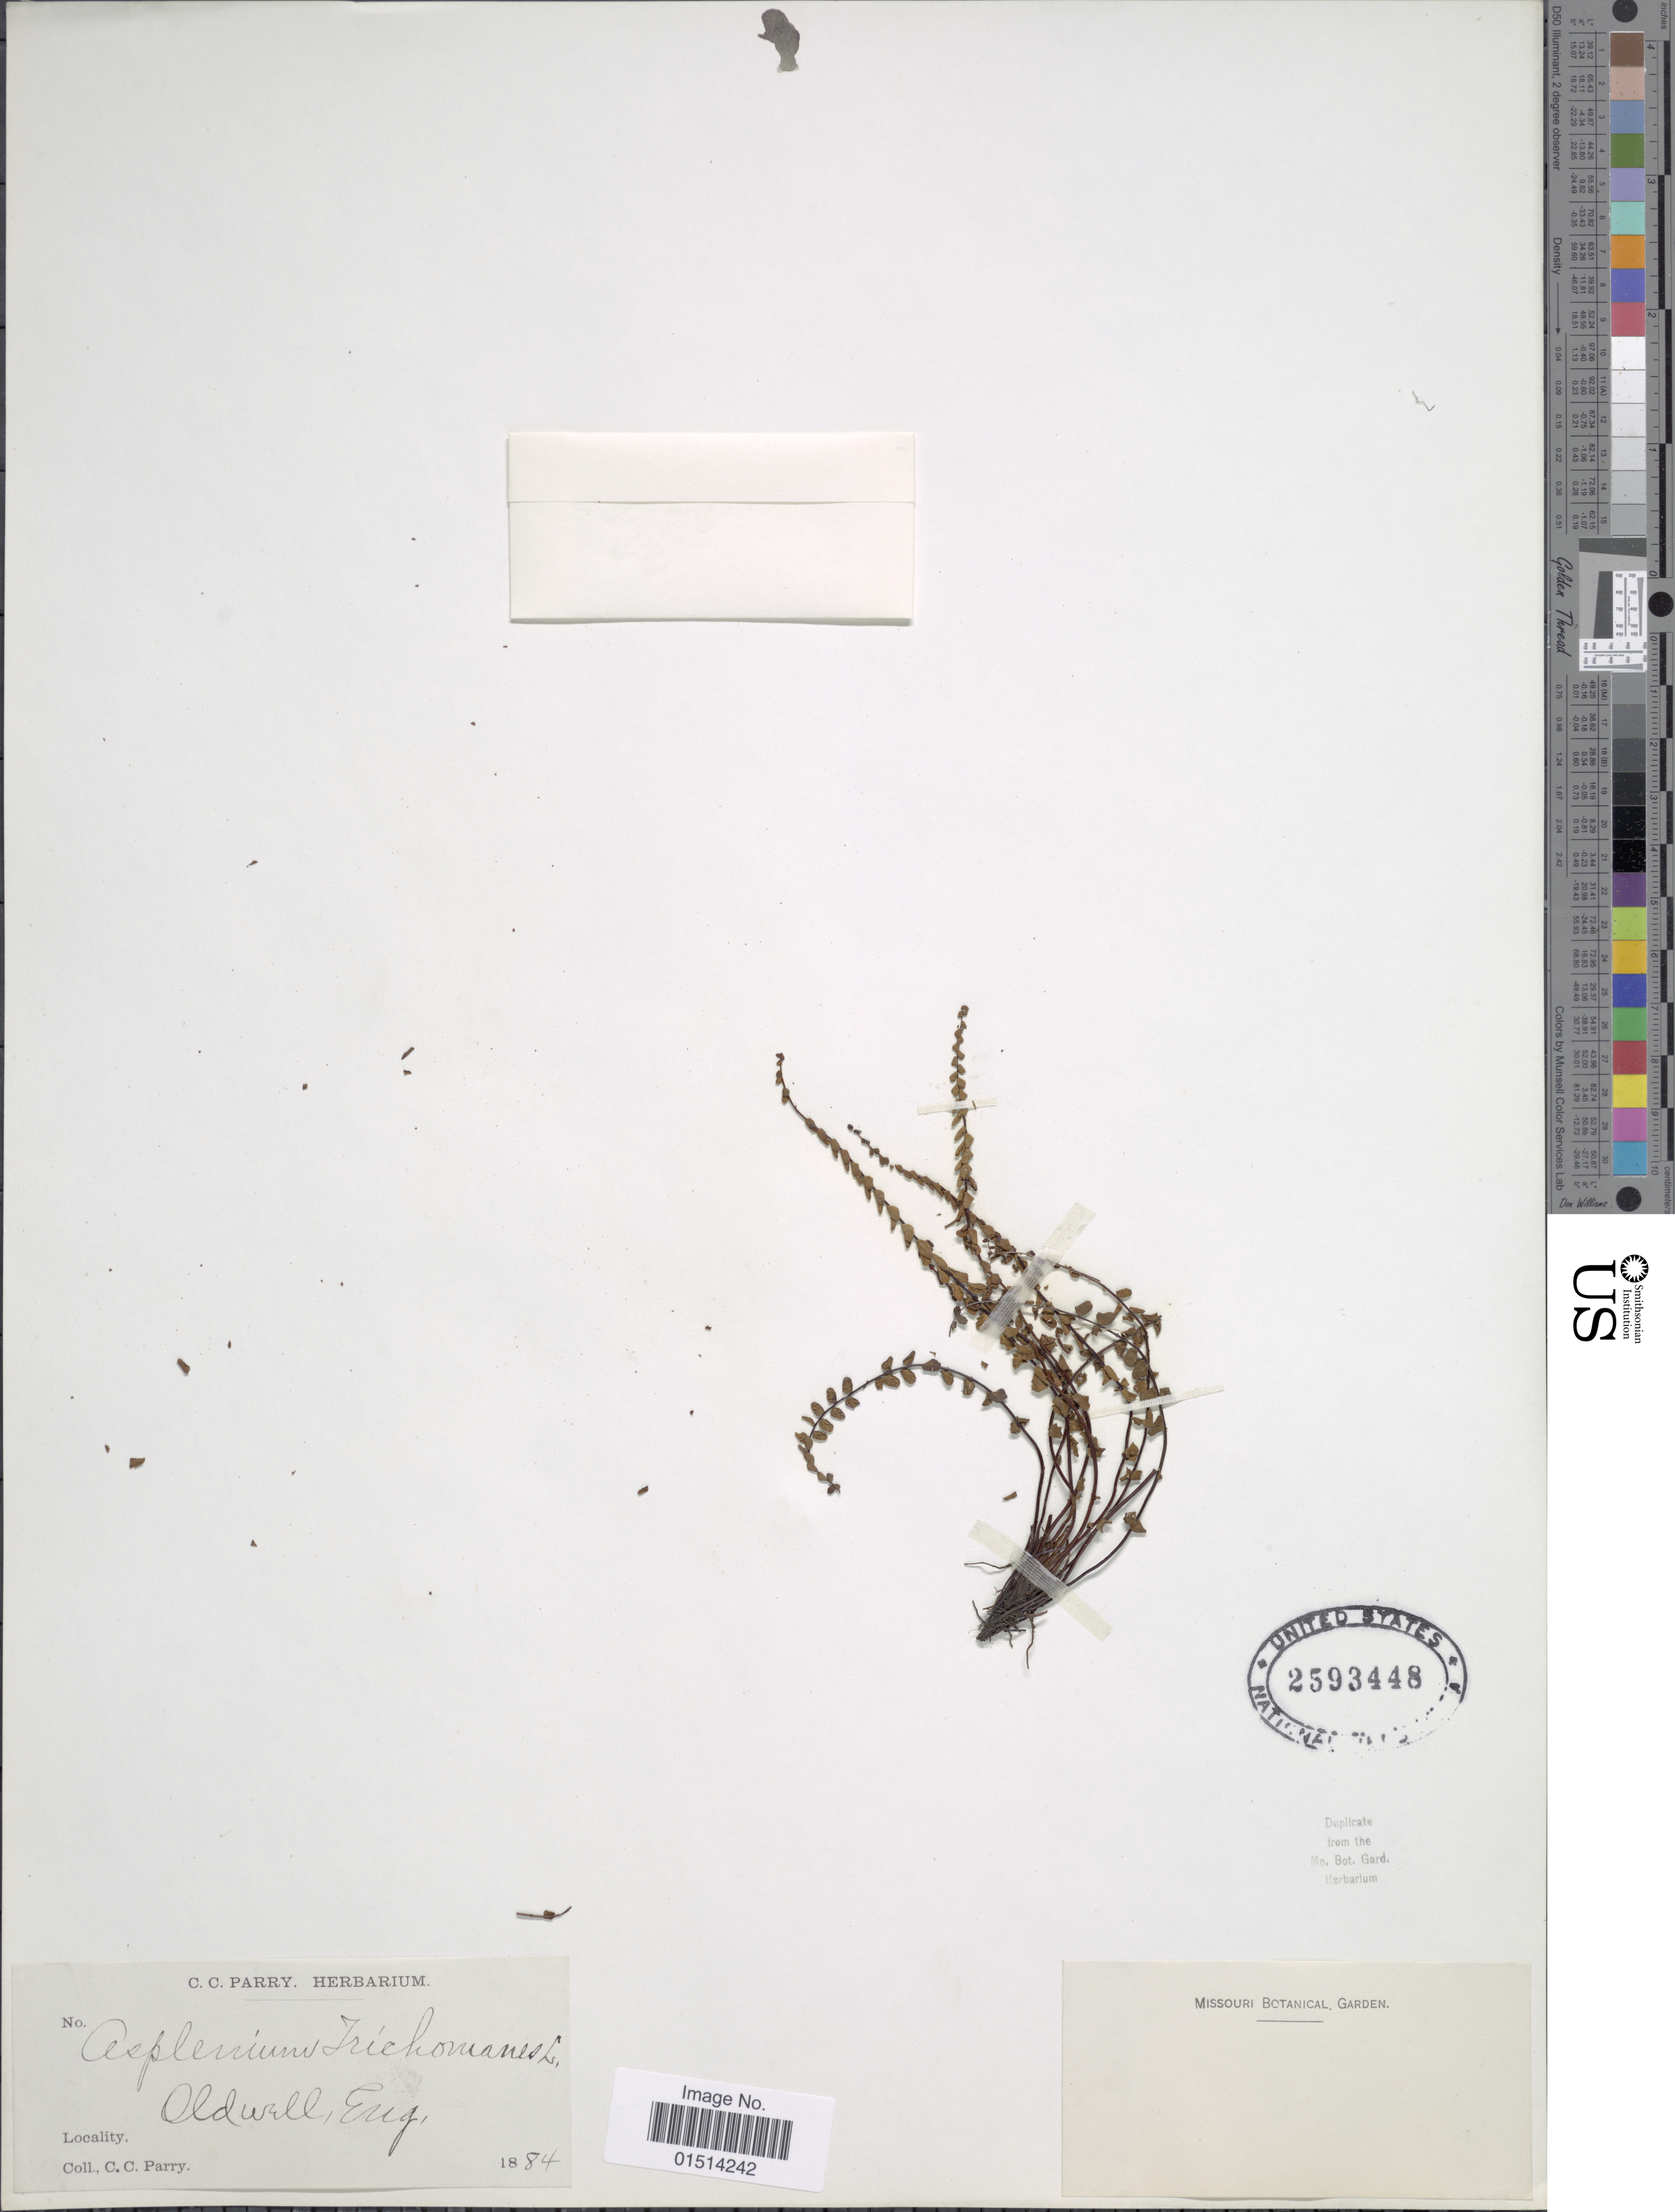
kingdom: Plantae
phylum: Tracheophyta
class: Polypodiopsida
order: Polypodiales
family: Aspleniaceae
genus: Asplenium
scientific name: Asplenium trichomanes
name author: L.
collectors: C. C. Parry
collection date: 1884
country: United Kingdom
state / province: England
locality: Oldwall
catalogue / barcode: US 2593448